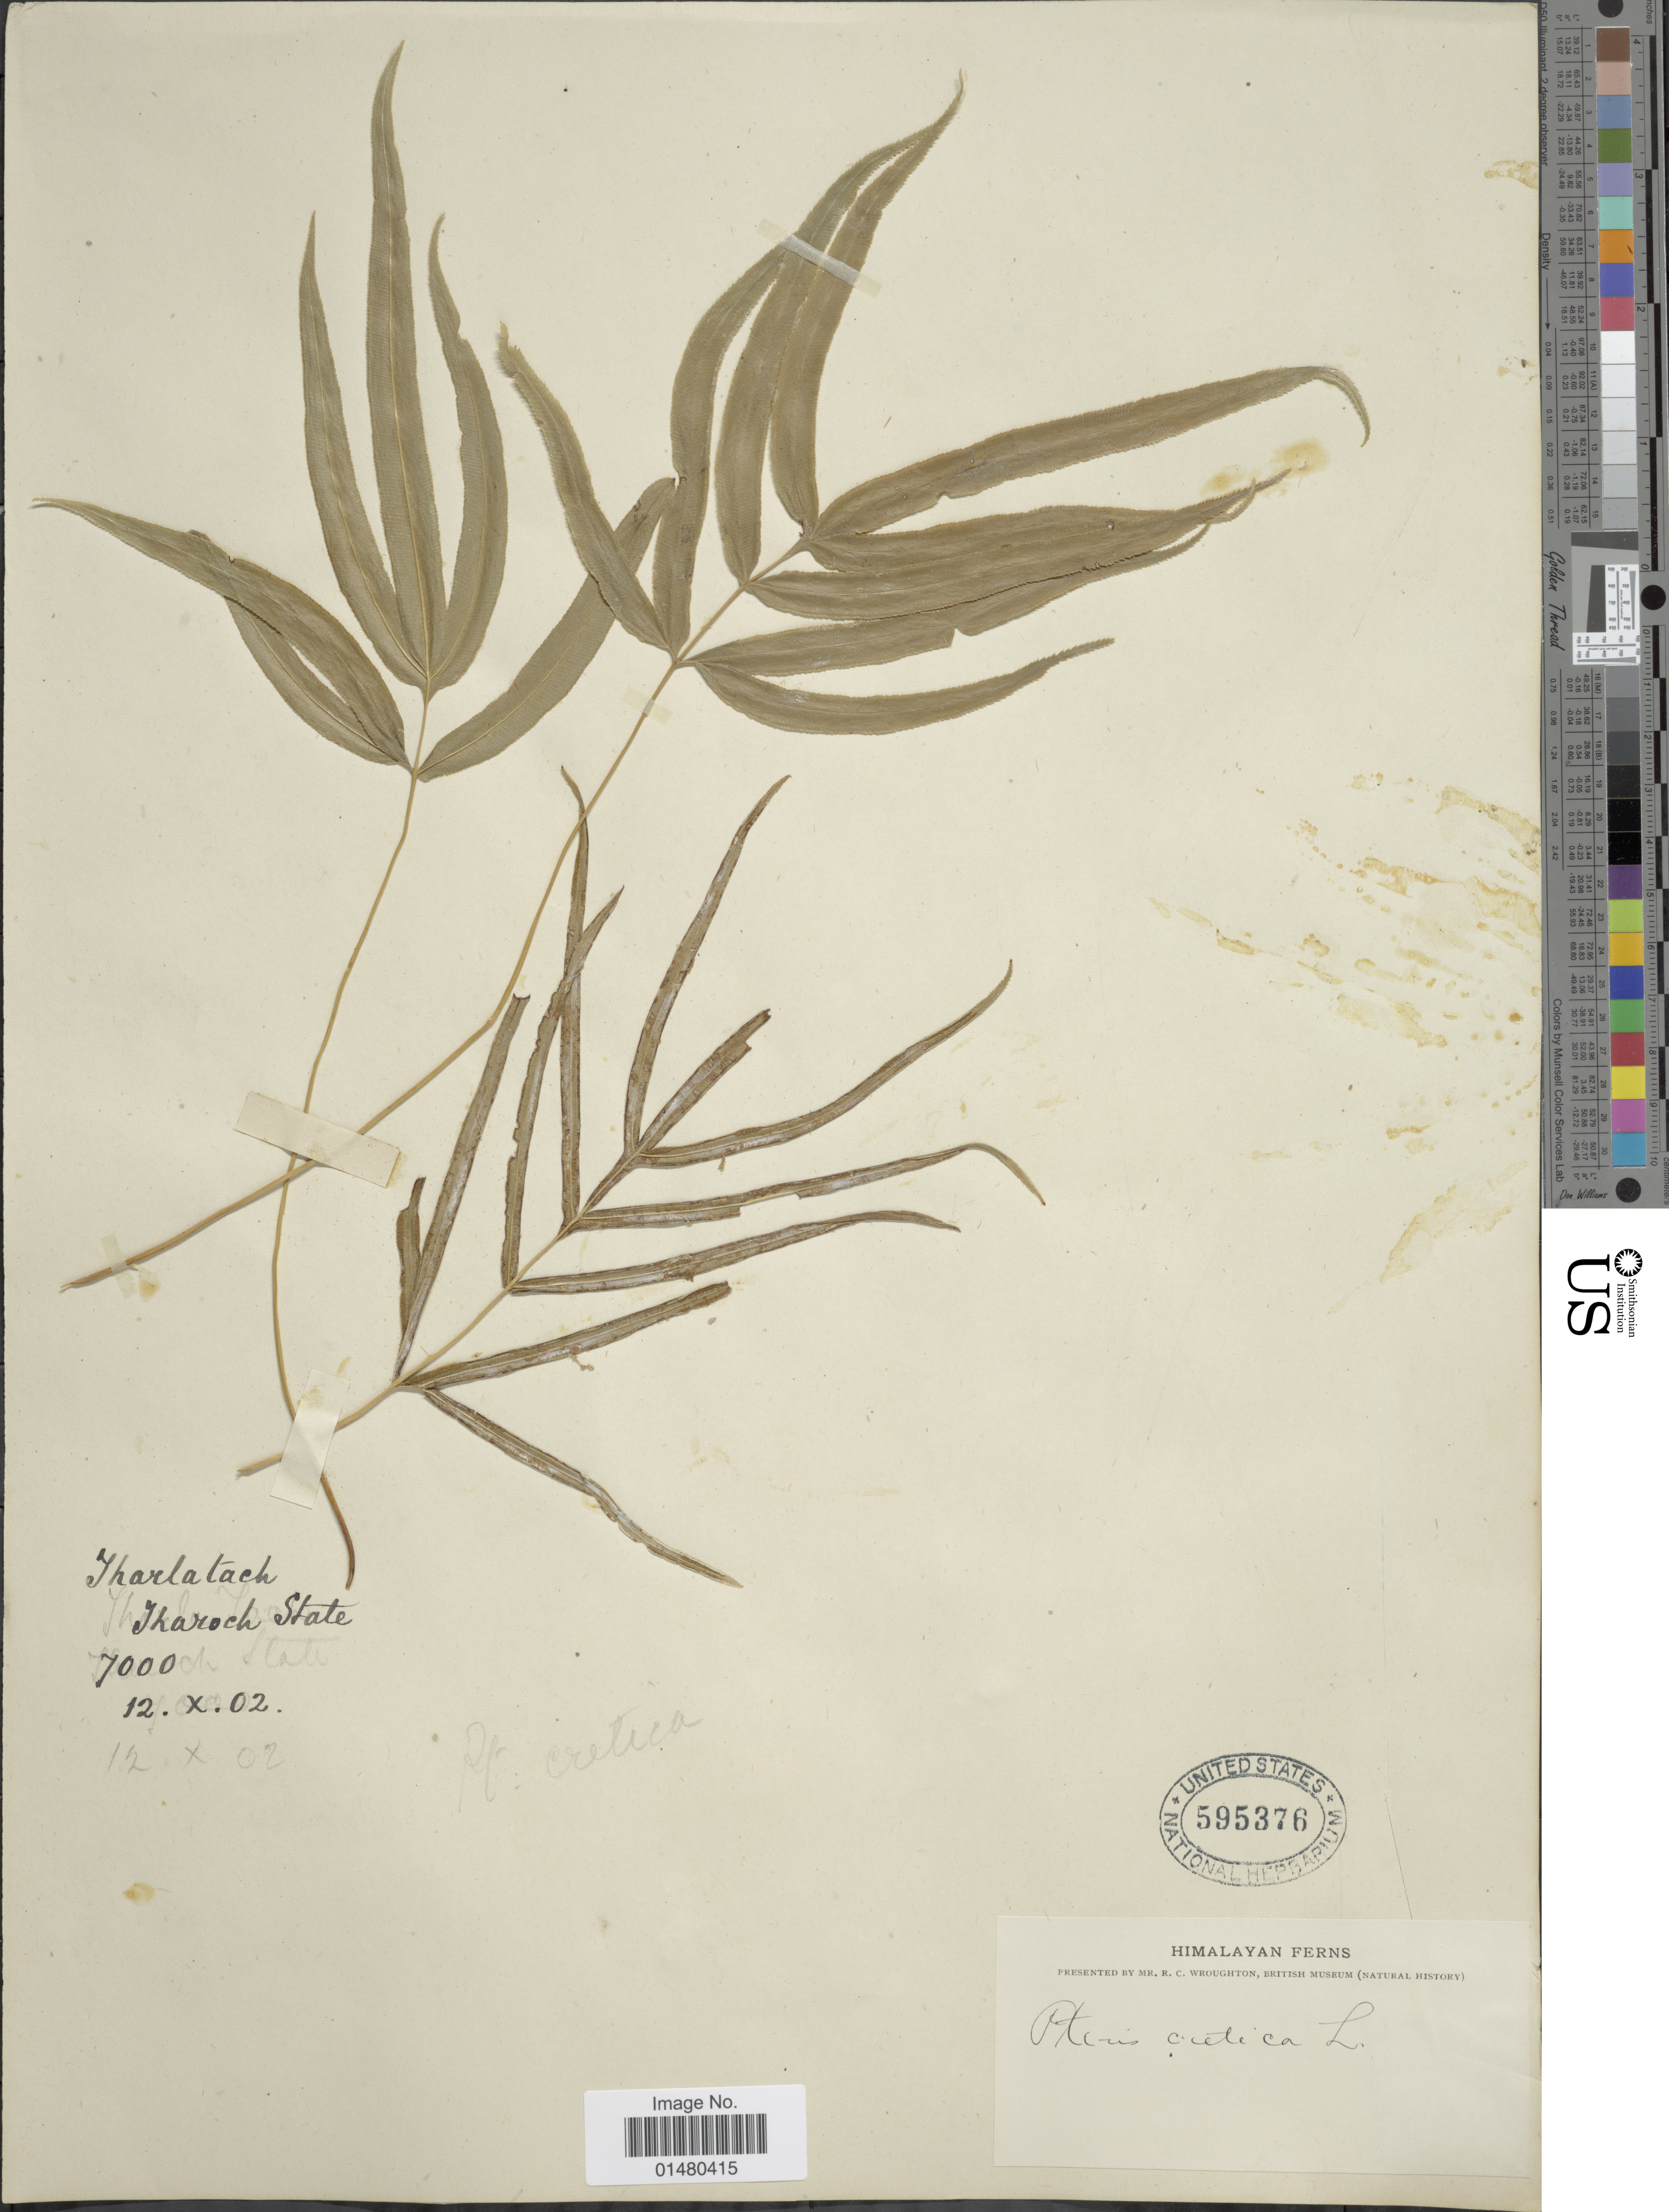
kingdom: Plantae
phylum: Tracheophyta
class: Polypodiopsida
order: Polypodiales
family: Pteridaceae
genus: Pteris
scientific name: Pteris cretica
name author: L.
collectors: R. Wroughton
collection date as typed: Transcribed d/m/y: 12/10/2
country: India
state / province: Himachal Pradesh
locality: Himalayan Ferns, Tharlatach, Tharoch State [interpreted]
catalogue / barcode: US 595376